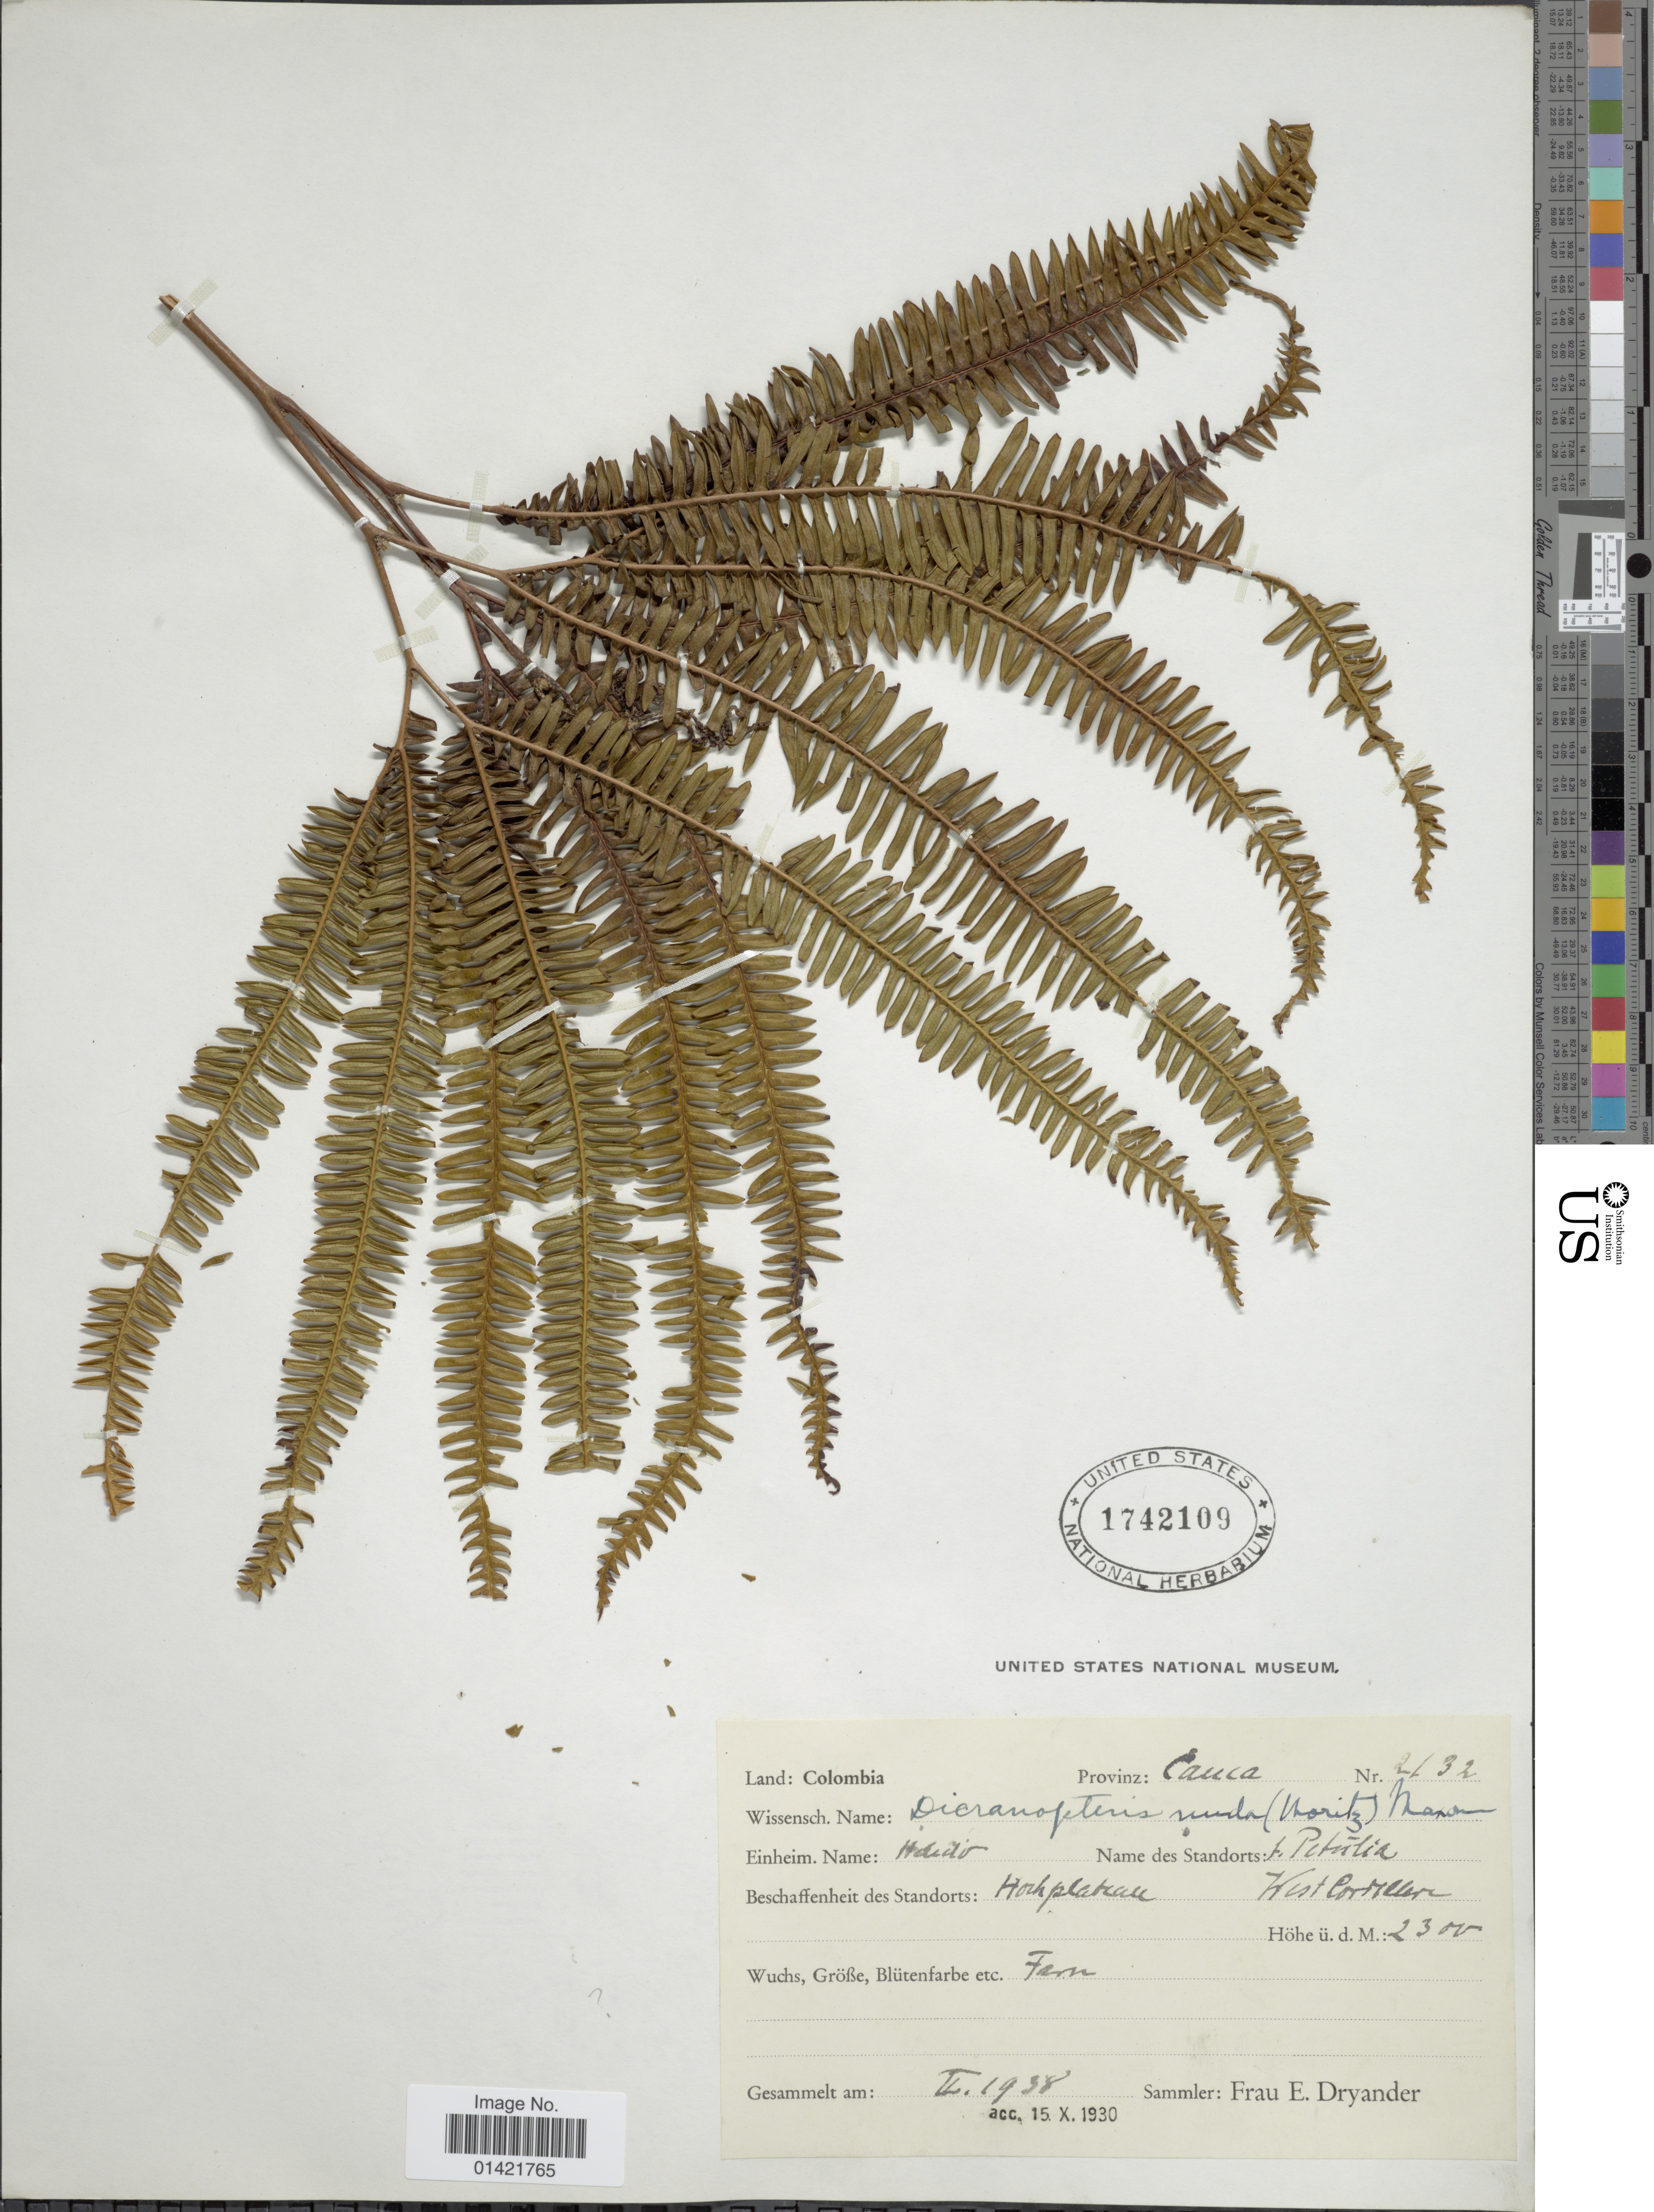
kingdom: Plantae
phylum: Tracheophyta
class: Polypodiopsida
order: Gleicheniales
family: Gleicheniaceae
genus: Sticherus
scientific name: Sticherus pteridellus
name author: (Christ) Copel.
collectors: F. Dryander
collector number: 432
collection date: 1938-02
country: Colombia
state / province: Cauca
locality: Provinz: Cauca. Hoch plateau, West Cordillera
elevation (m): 2300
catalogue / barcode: US 1742109